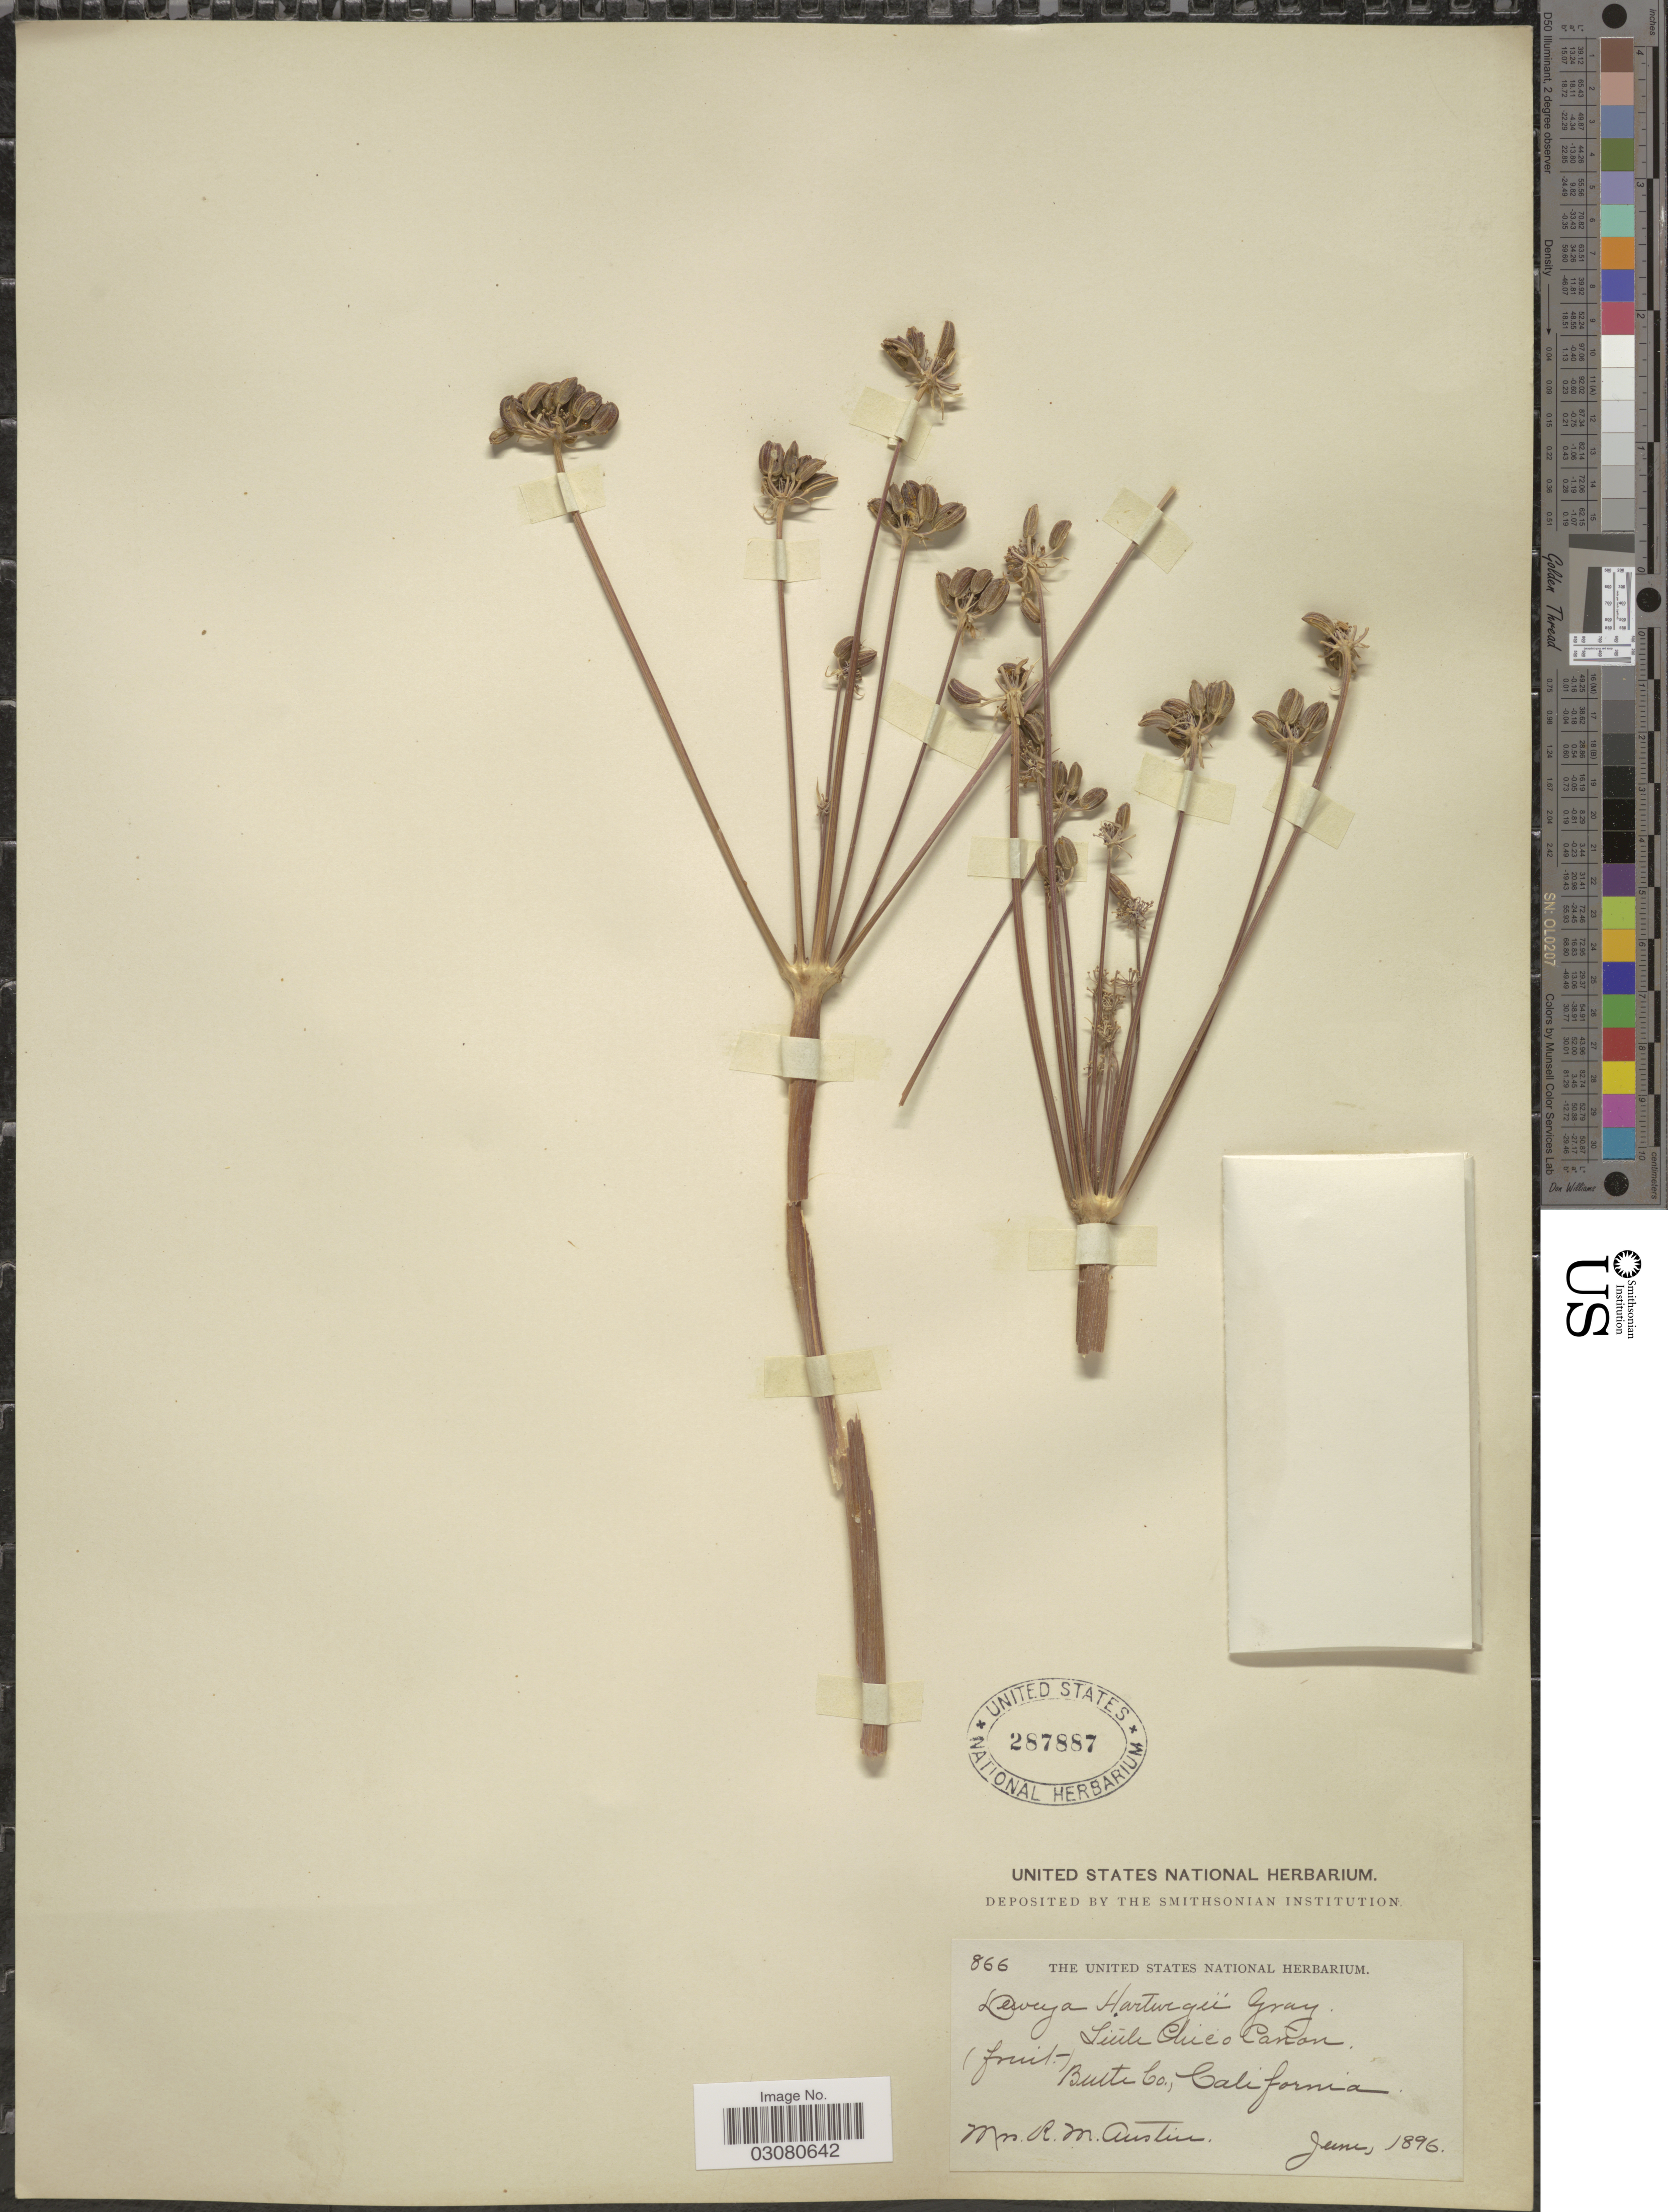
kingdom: Plantae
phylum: Tracheophyta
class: Magnoliopsida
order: Apiales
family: Apiaceae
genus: Drudeophytum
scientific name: Drudeophytum hartwegii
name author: (A. Gray) J.M. Coult. & Rose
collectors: R. Austin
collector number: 866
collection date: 1896-06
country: United States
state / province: California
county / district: Butte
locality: Little Chico Cañon. Butte Co.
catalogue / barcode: US 287887